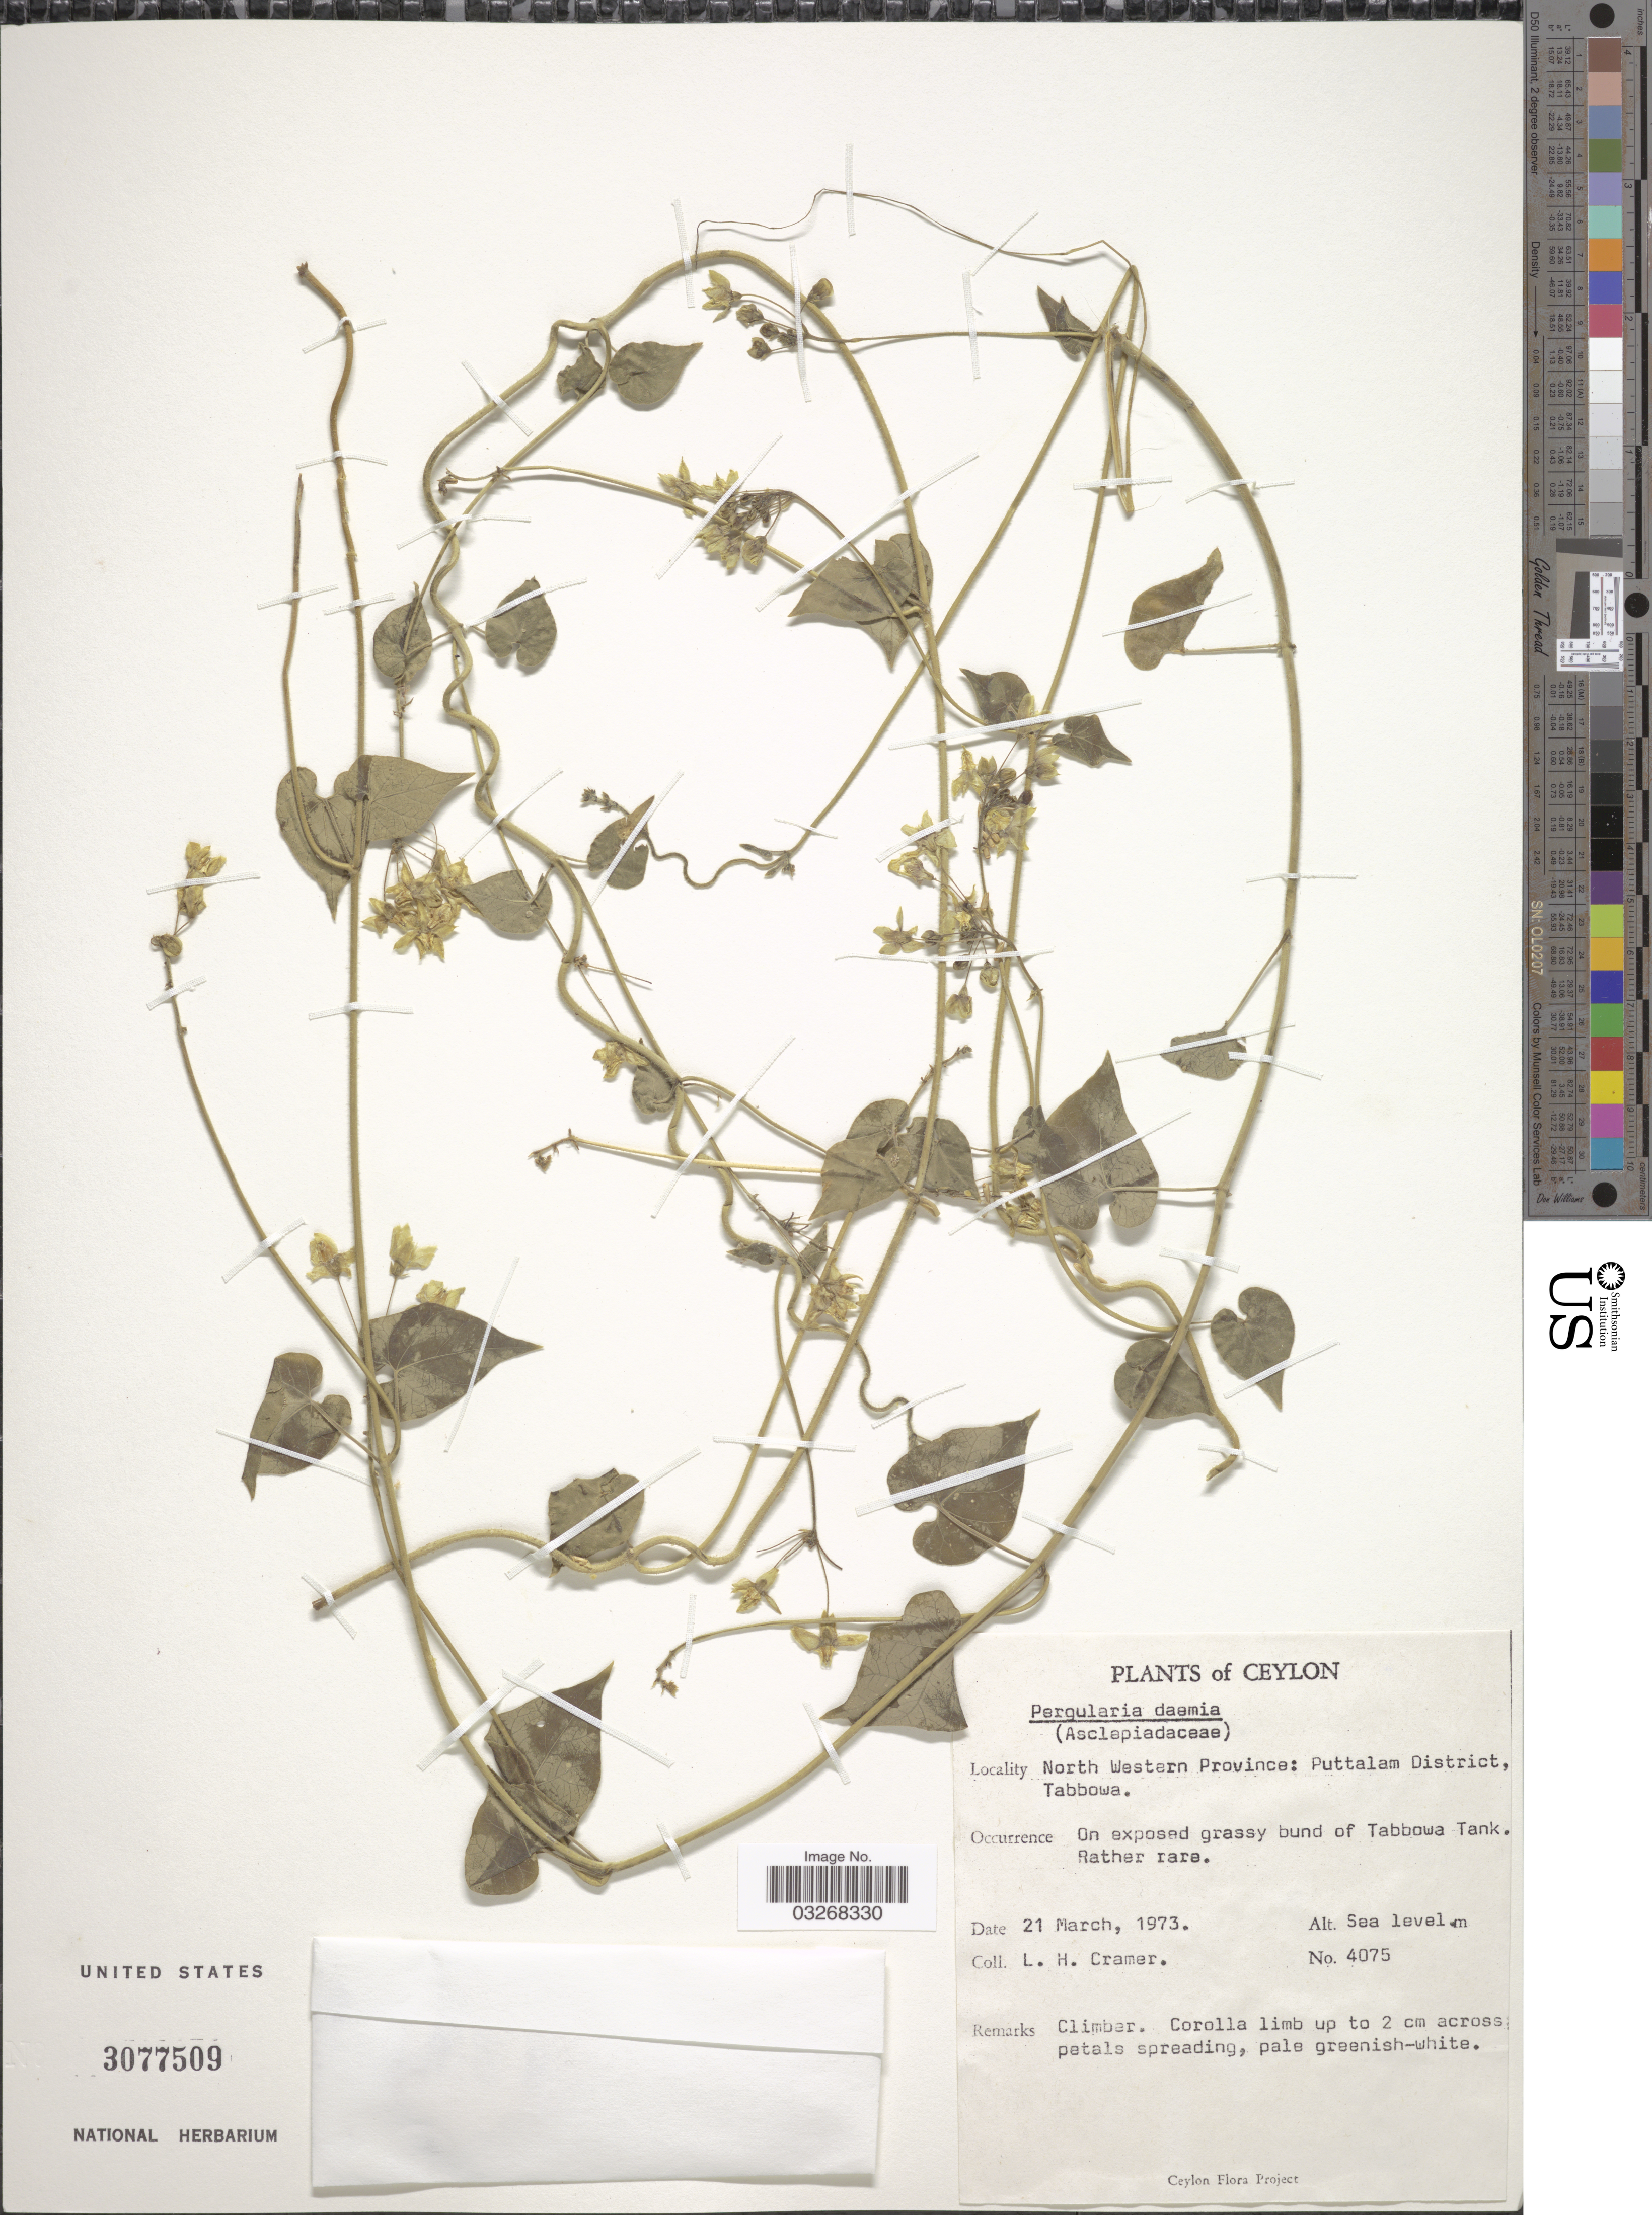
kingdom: Plantae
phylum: Tracheophyta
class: Magnoliopsida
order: Gentianales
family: Apocynaceae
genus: Pergularia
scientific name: Pergularia daemia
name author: (Forssk.) Chiov.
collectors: L. H. Cramer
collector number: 4075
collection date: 1973-03-21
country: Sri Lanka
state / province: North Western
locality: Ceylon. Puttalam District, Tabbowa. Bund of Tabbowa Tank.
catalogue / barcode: US 3077509